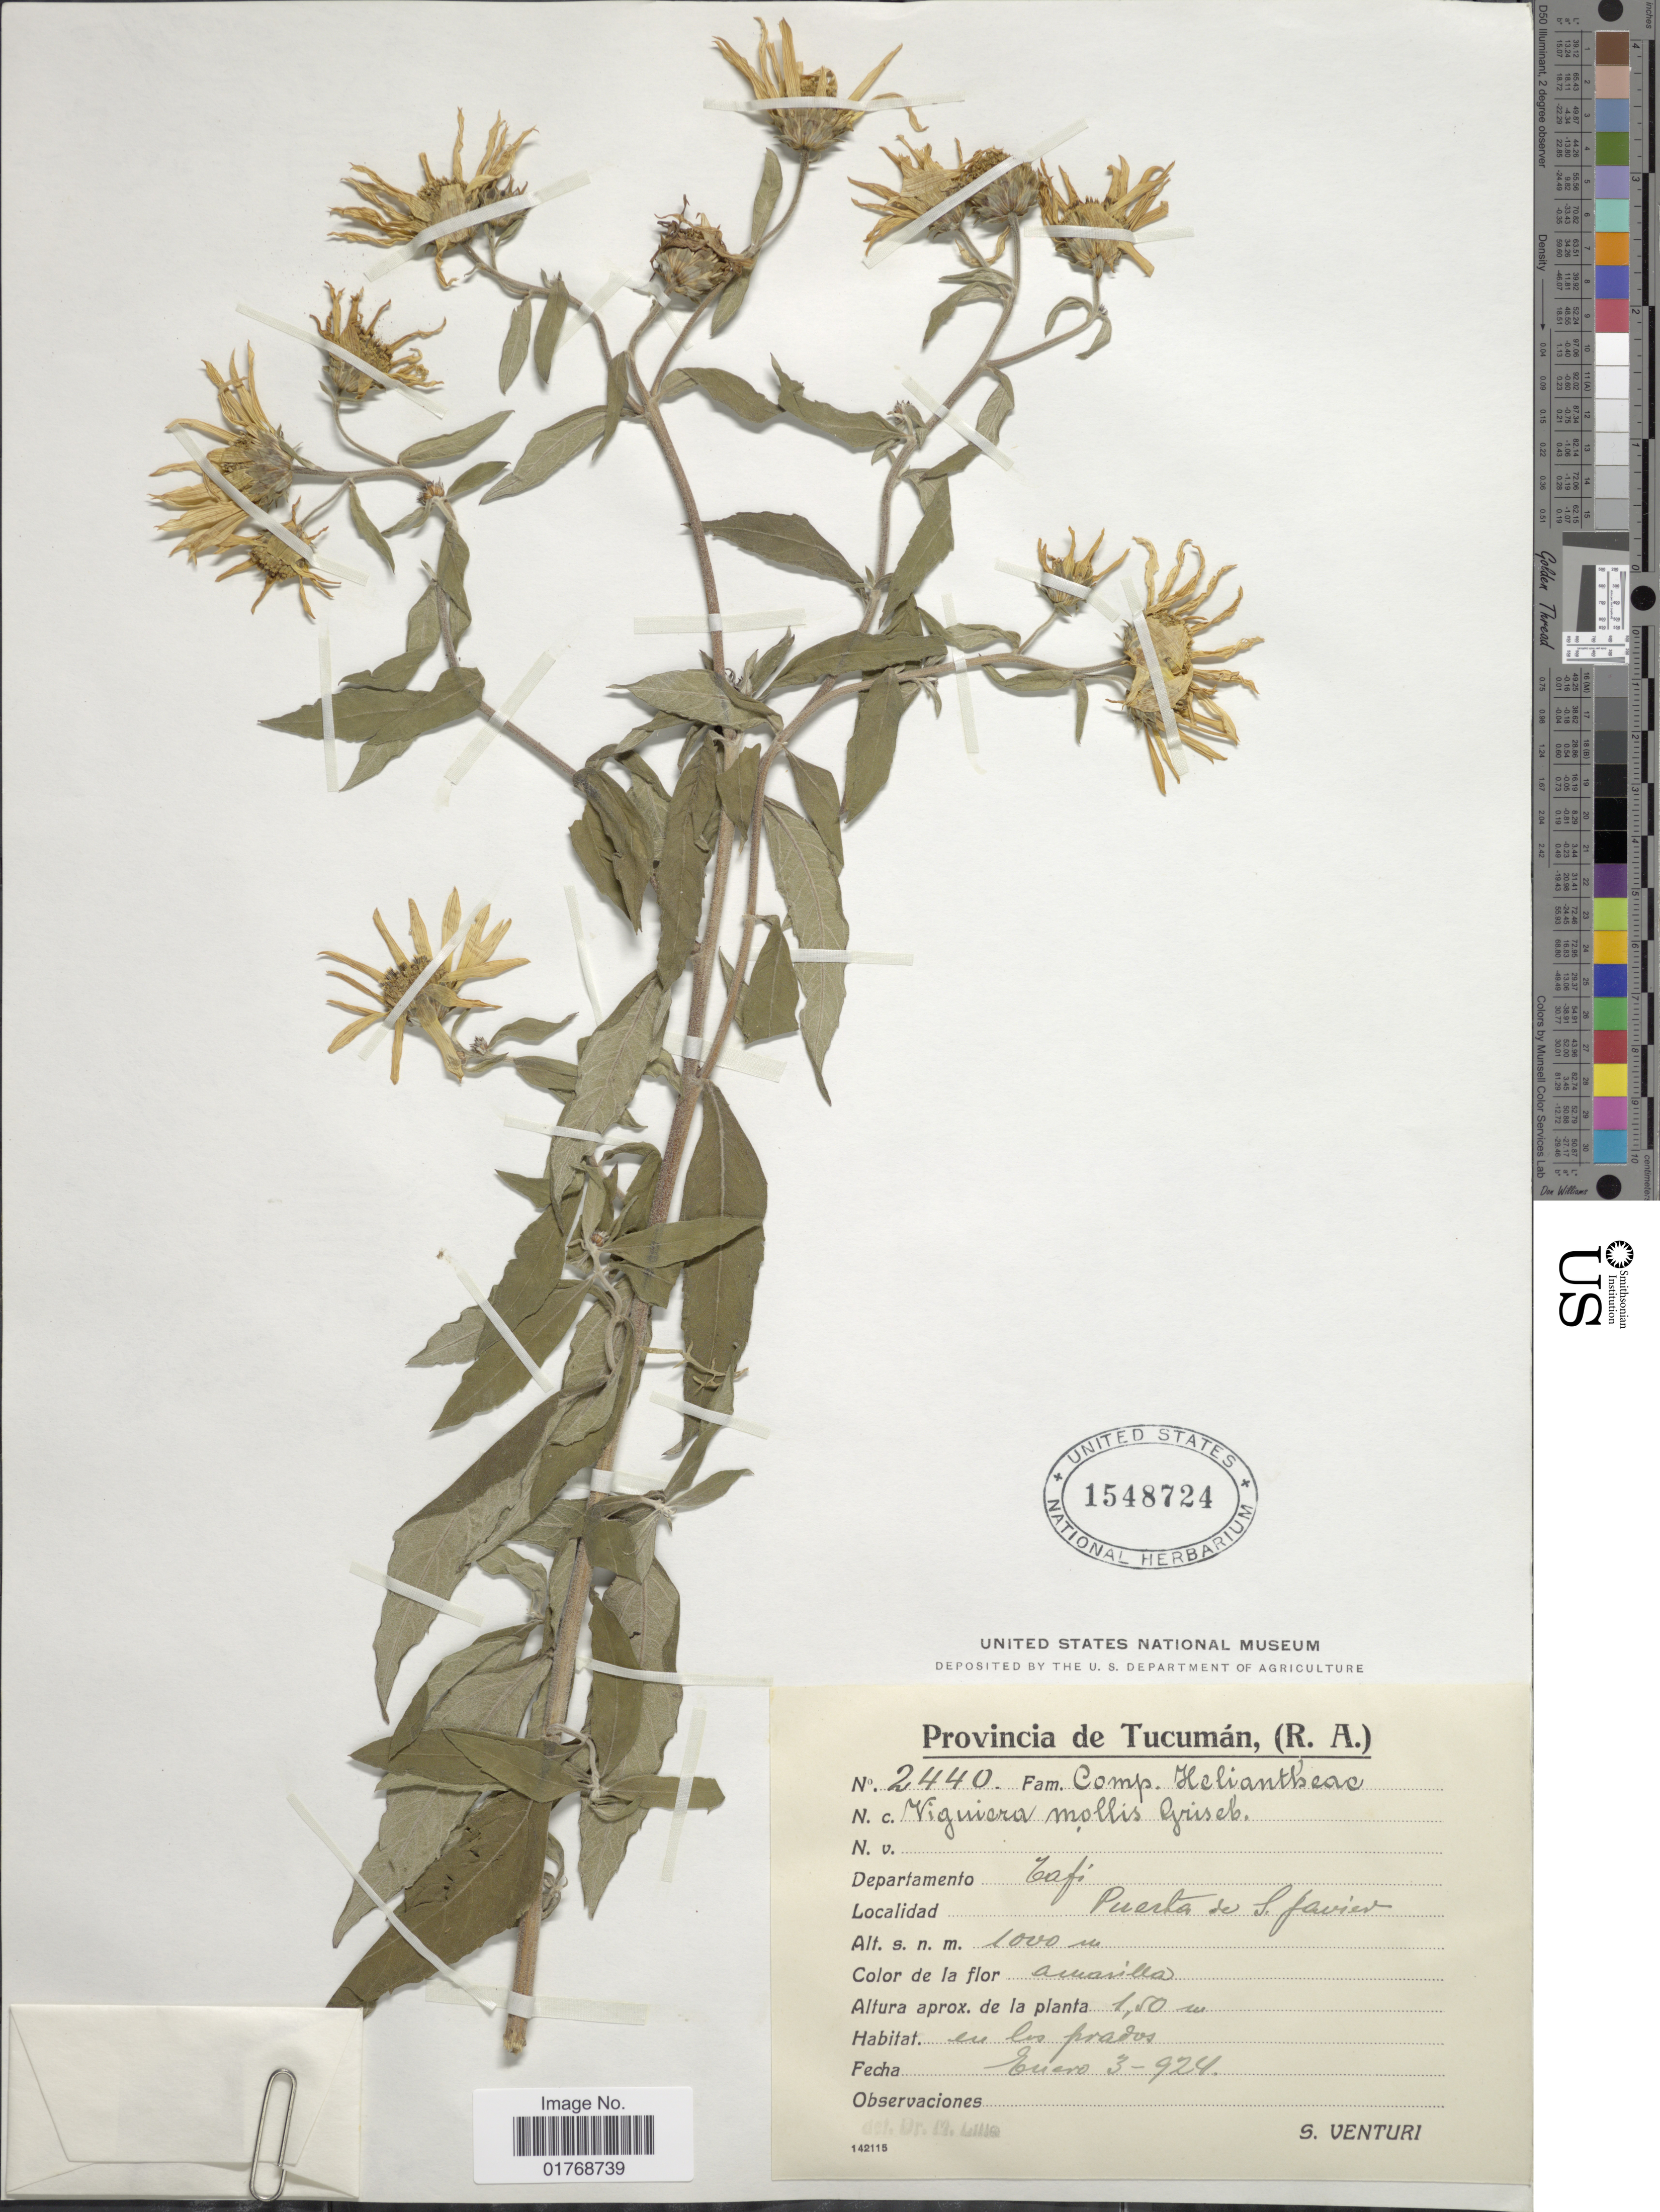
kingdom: Plantae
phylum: Tracheophyta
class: Magnoliopsida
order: Asterales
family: Asteraceae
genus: Viguiera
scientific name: Viguiera mollis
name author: Griseb.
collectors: S. Venturi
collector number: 2440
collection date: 1924-01-03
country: Argentina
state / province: Tucuman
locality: Provincia de Tucumán, (R.A.). Departamento Tafi. Puerta de S. Javier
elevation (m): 1000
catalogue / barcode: US 1548724